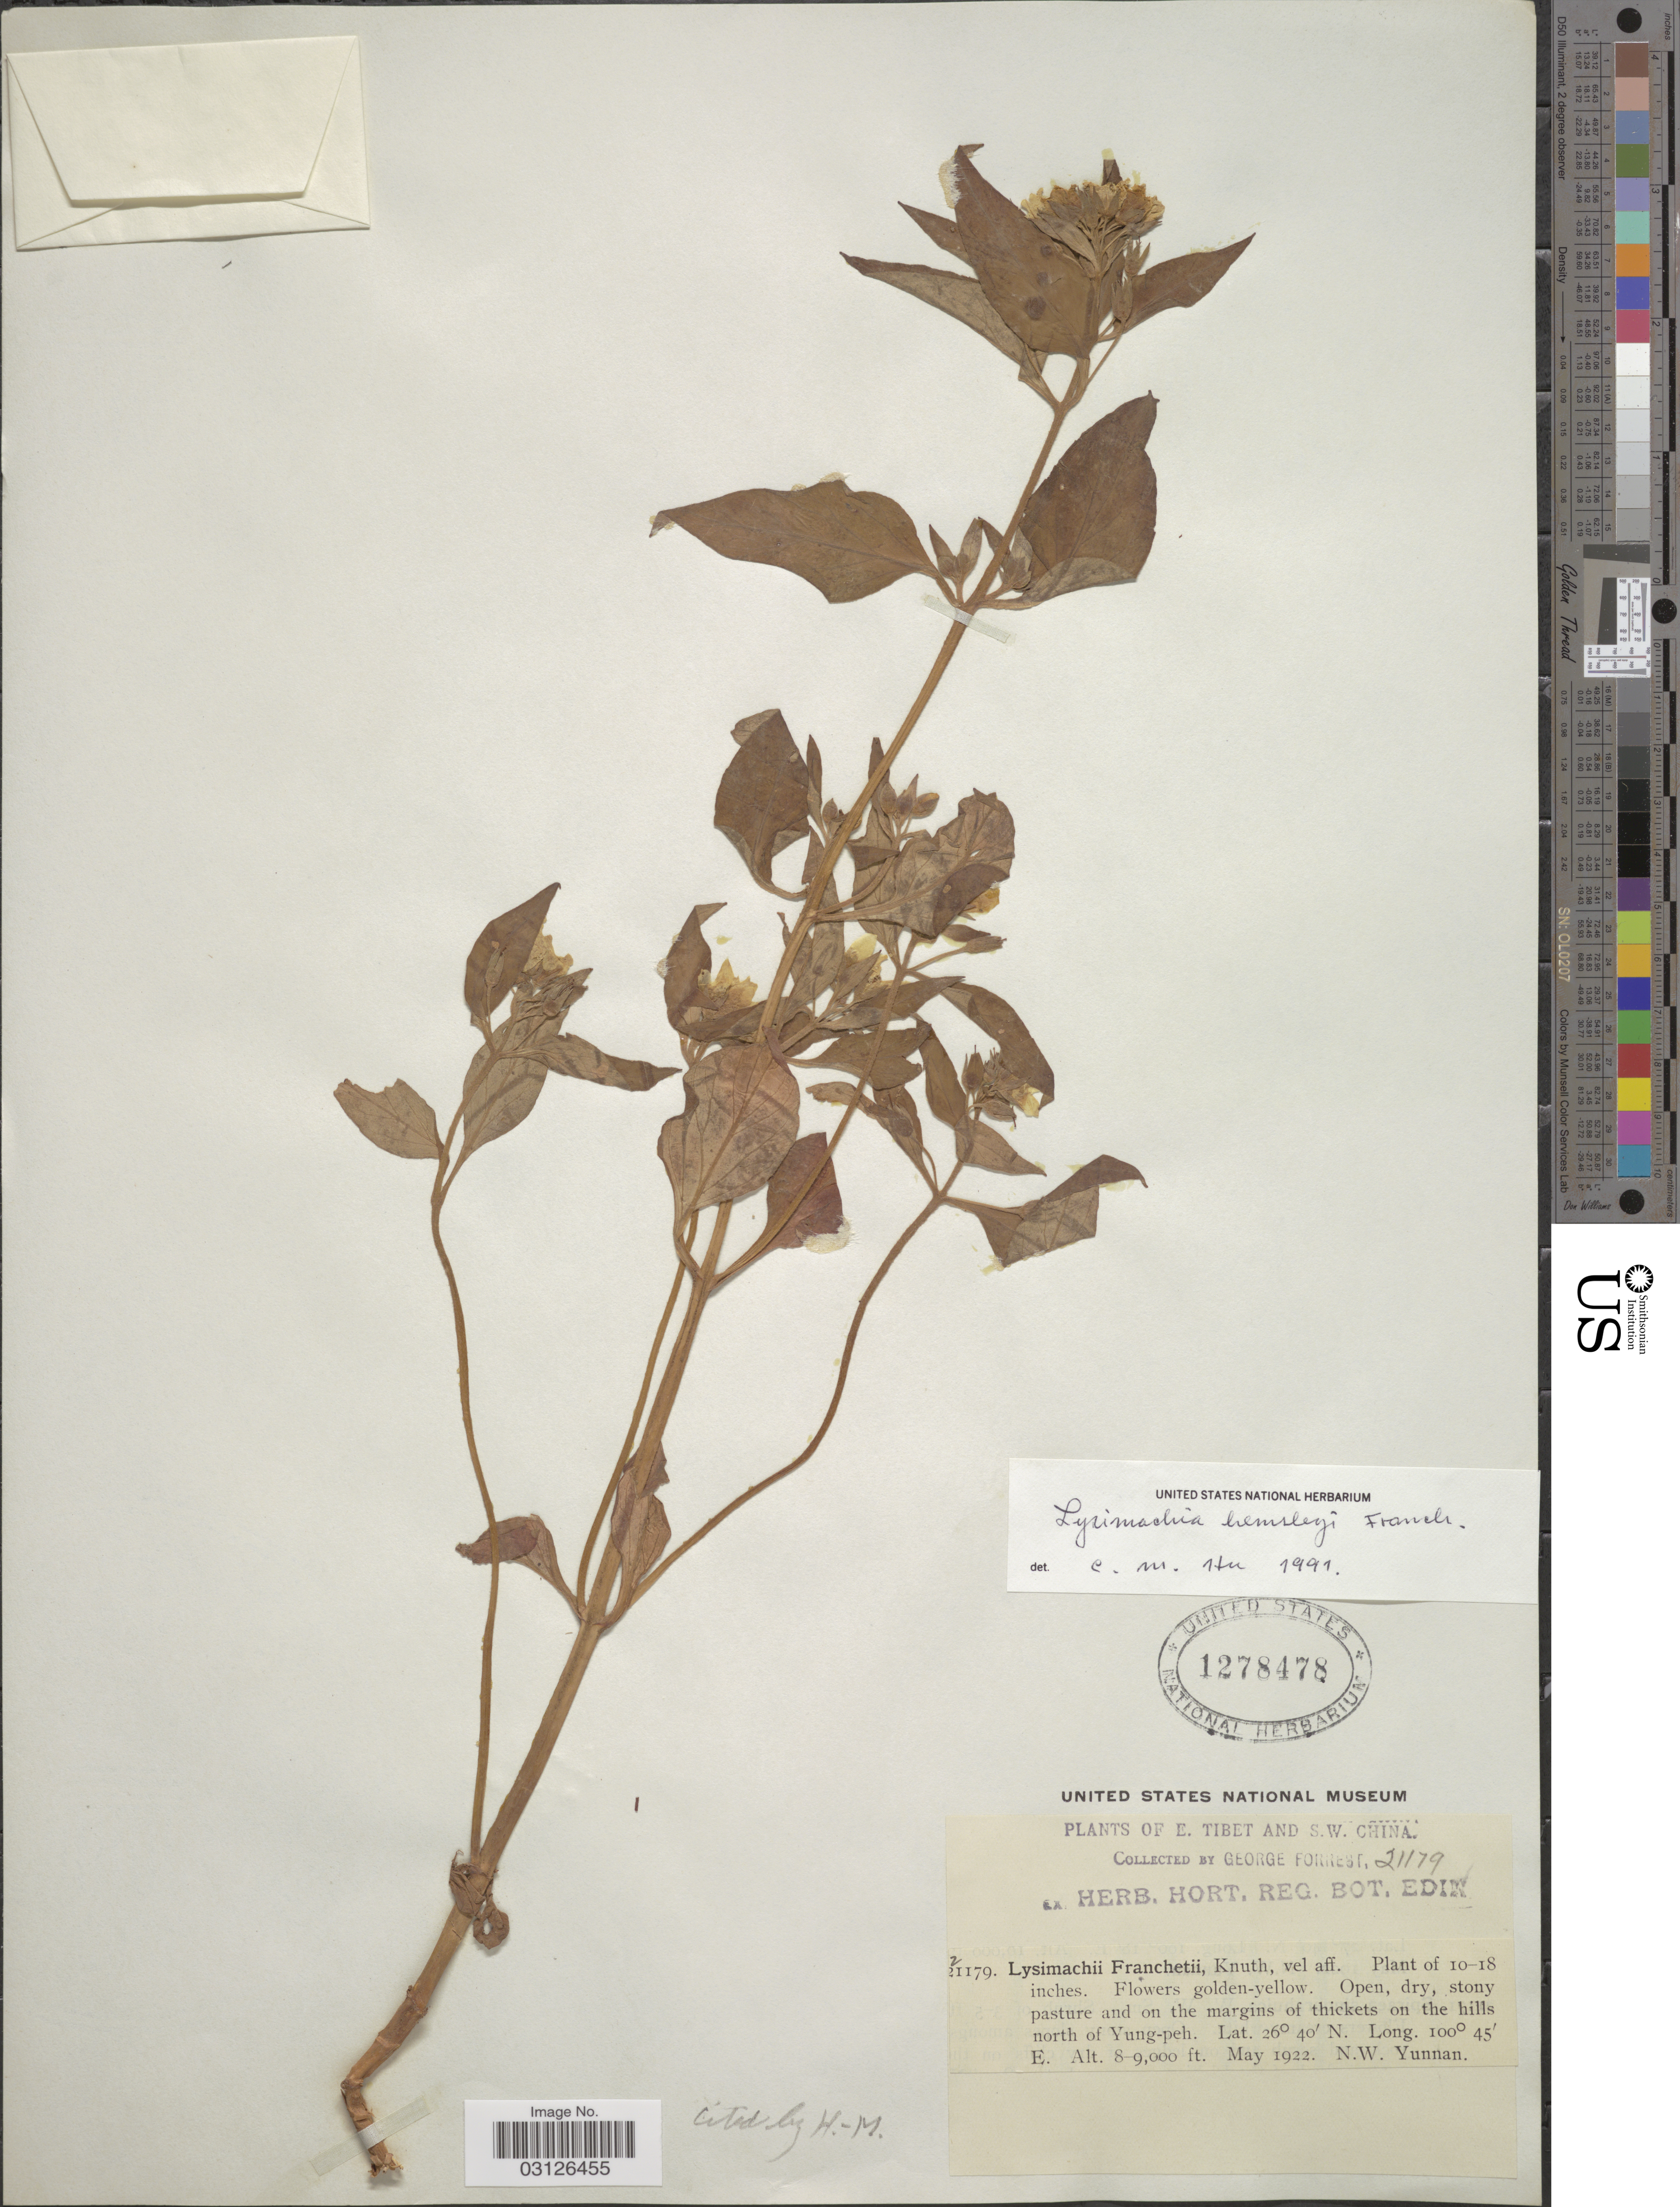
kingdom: Plantae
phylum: Tracheophyta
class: Magnoliopsida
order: Ericales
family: Primulaceae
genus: Lysimachia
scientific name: Lysimachia hemsleyi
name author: Franch.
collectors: G. Forrest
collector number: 21179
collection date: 1922-05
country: China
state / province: Yunnan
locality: E. Tibet and S.W. China. North of Yung-peh. N.W. Yunnan.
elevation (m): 2438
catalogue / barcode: US 1278478